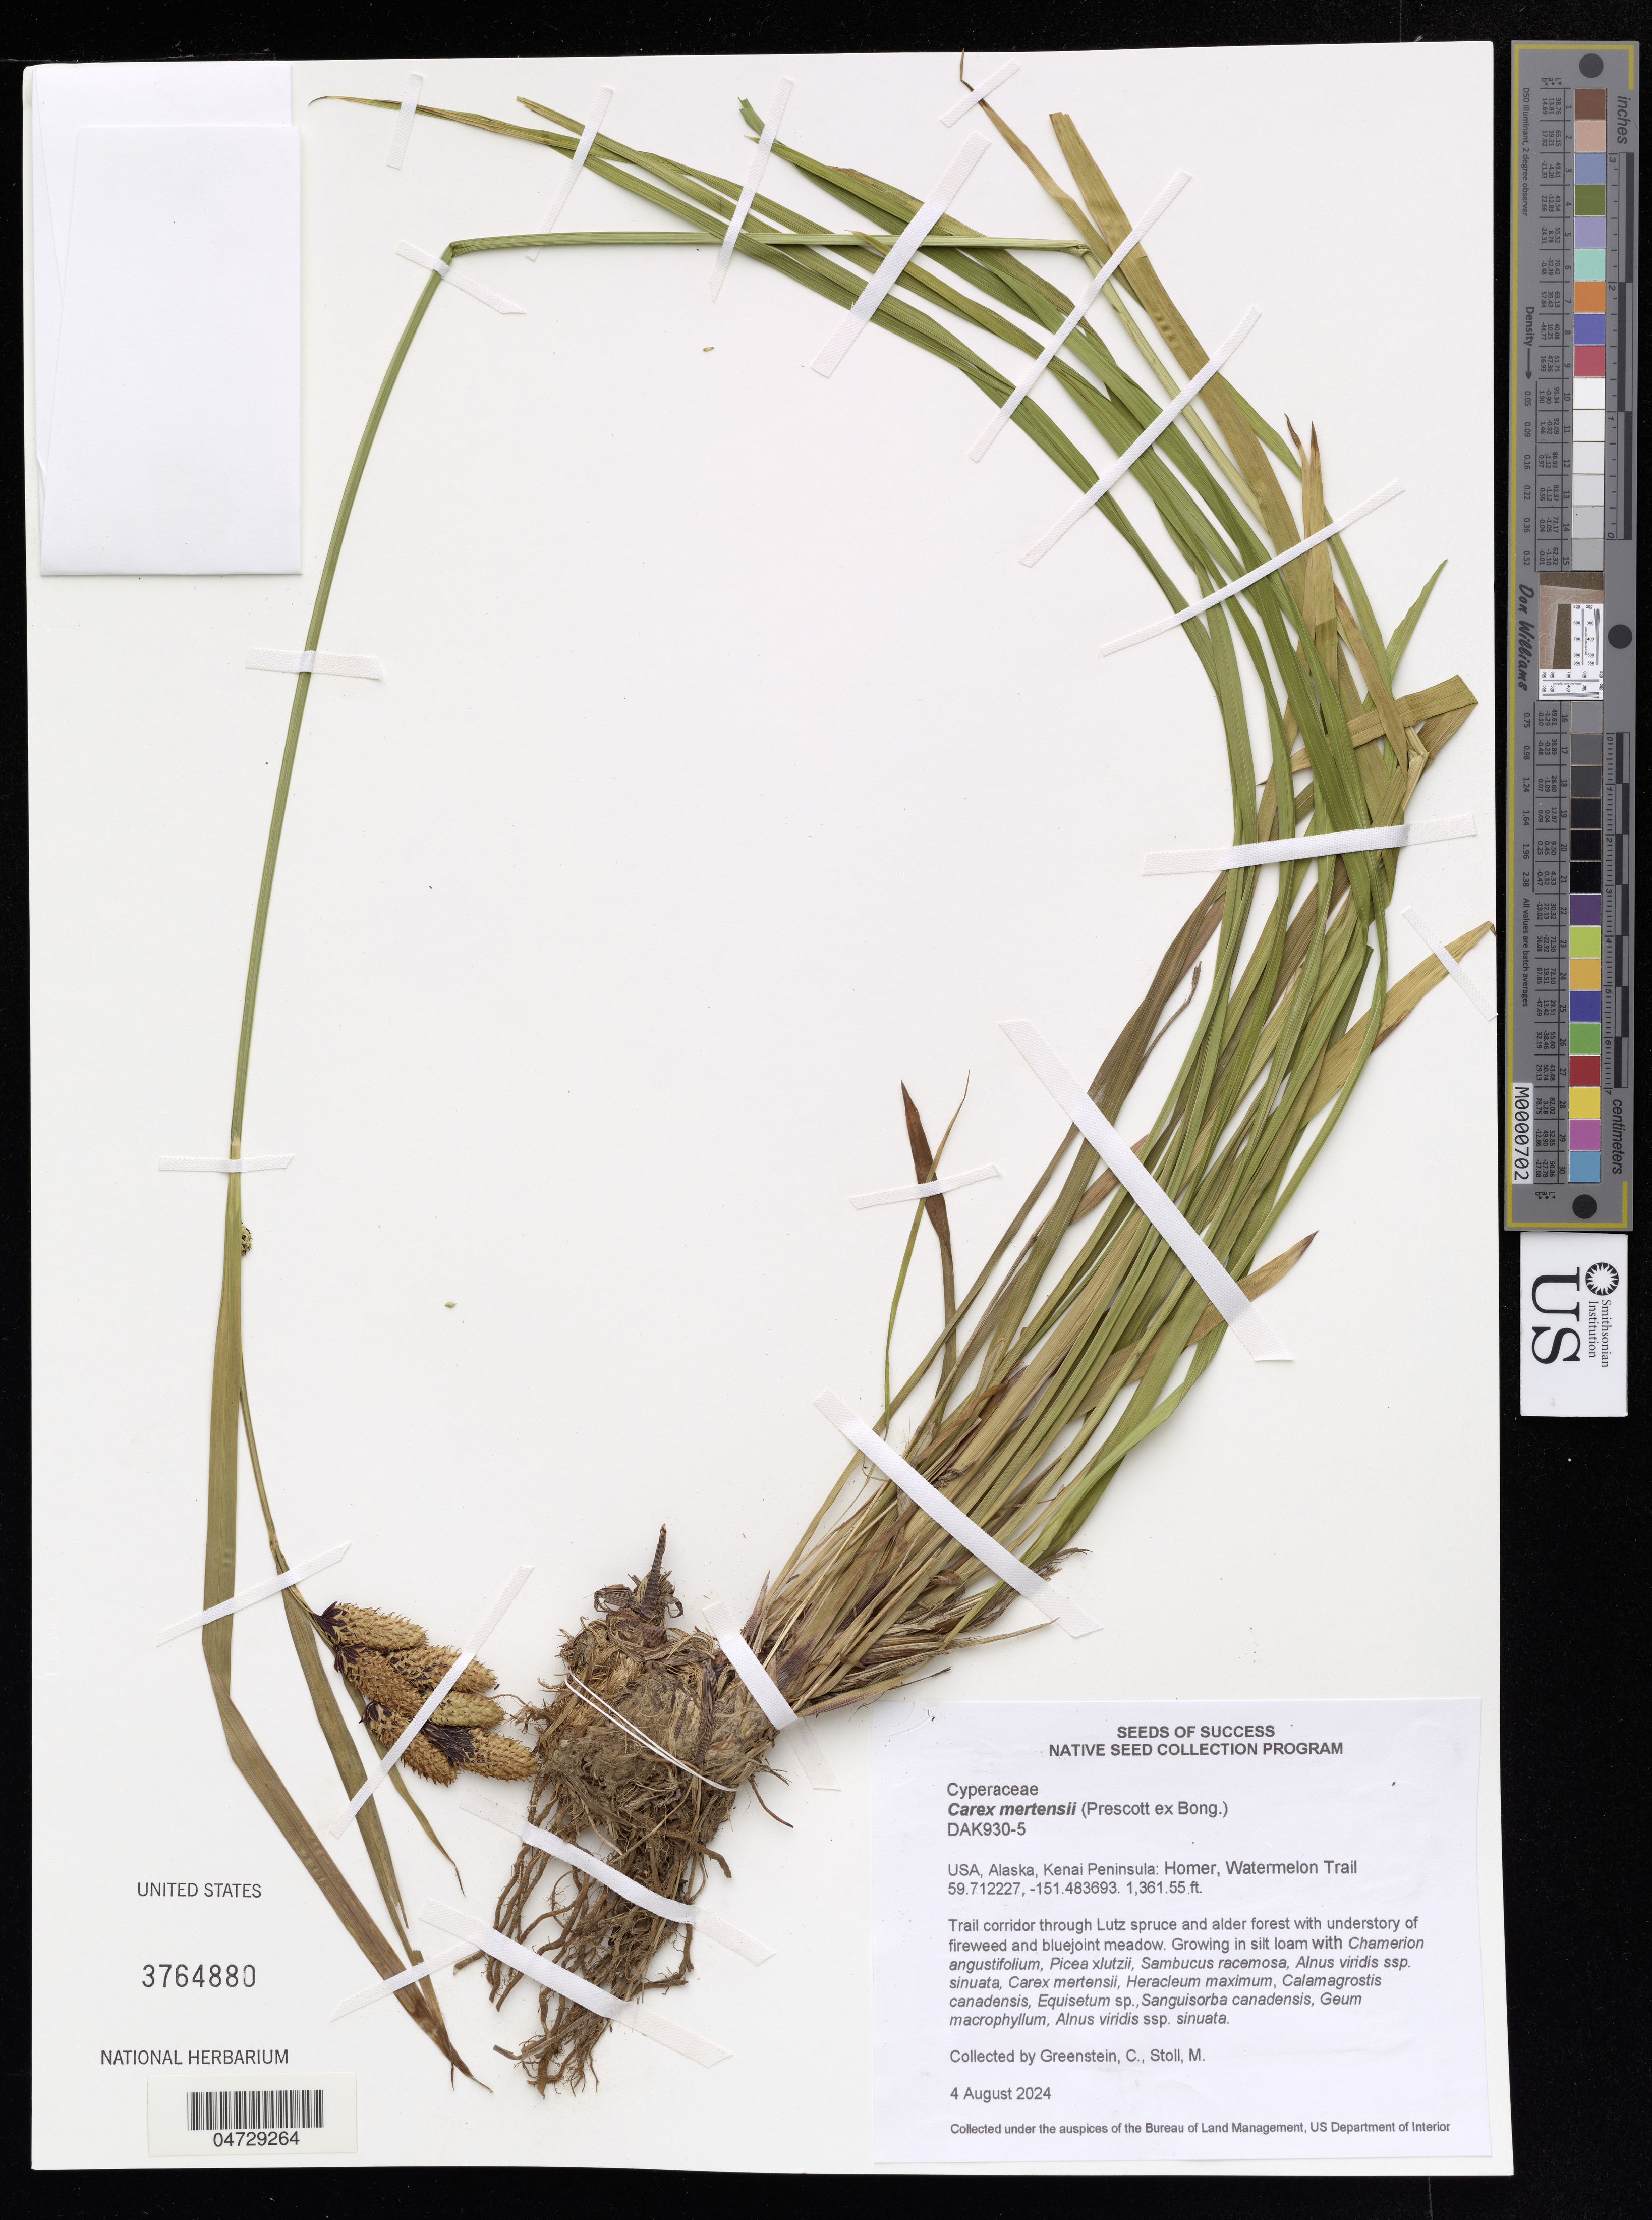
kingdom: Plantae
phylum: Tracheophyta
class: Liliopsida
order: Poales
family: Cyperaceae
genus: Carex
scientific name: Carex mertensii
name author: J.D. Prescott ex Bong.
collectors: C. Greenstein & M. Stoll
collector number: DAK930-5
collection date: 2024-08-04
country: United States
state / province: Alaska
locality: USA, Alaska, Kenai Peninsula: Homer, Watermelon Trail.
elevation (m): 415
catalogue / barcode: US 3764880